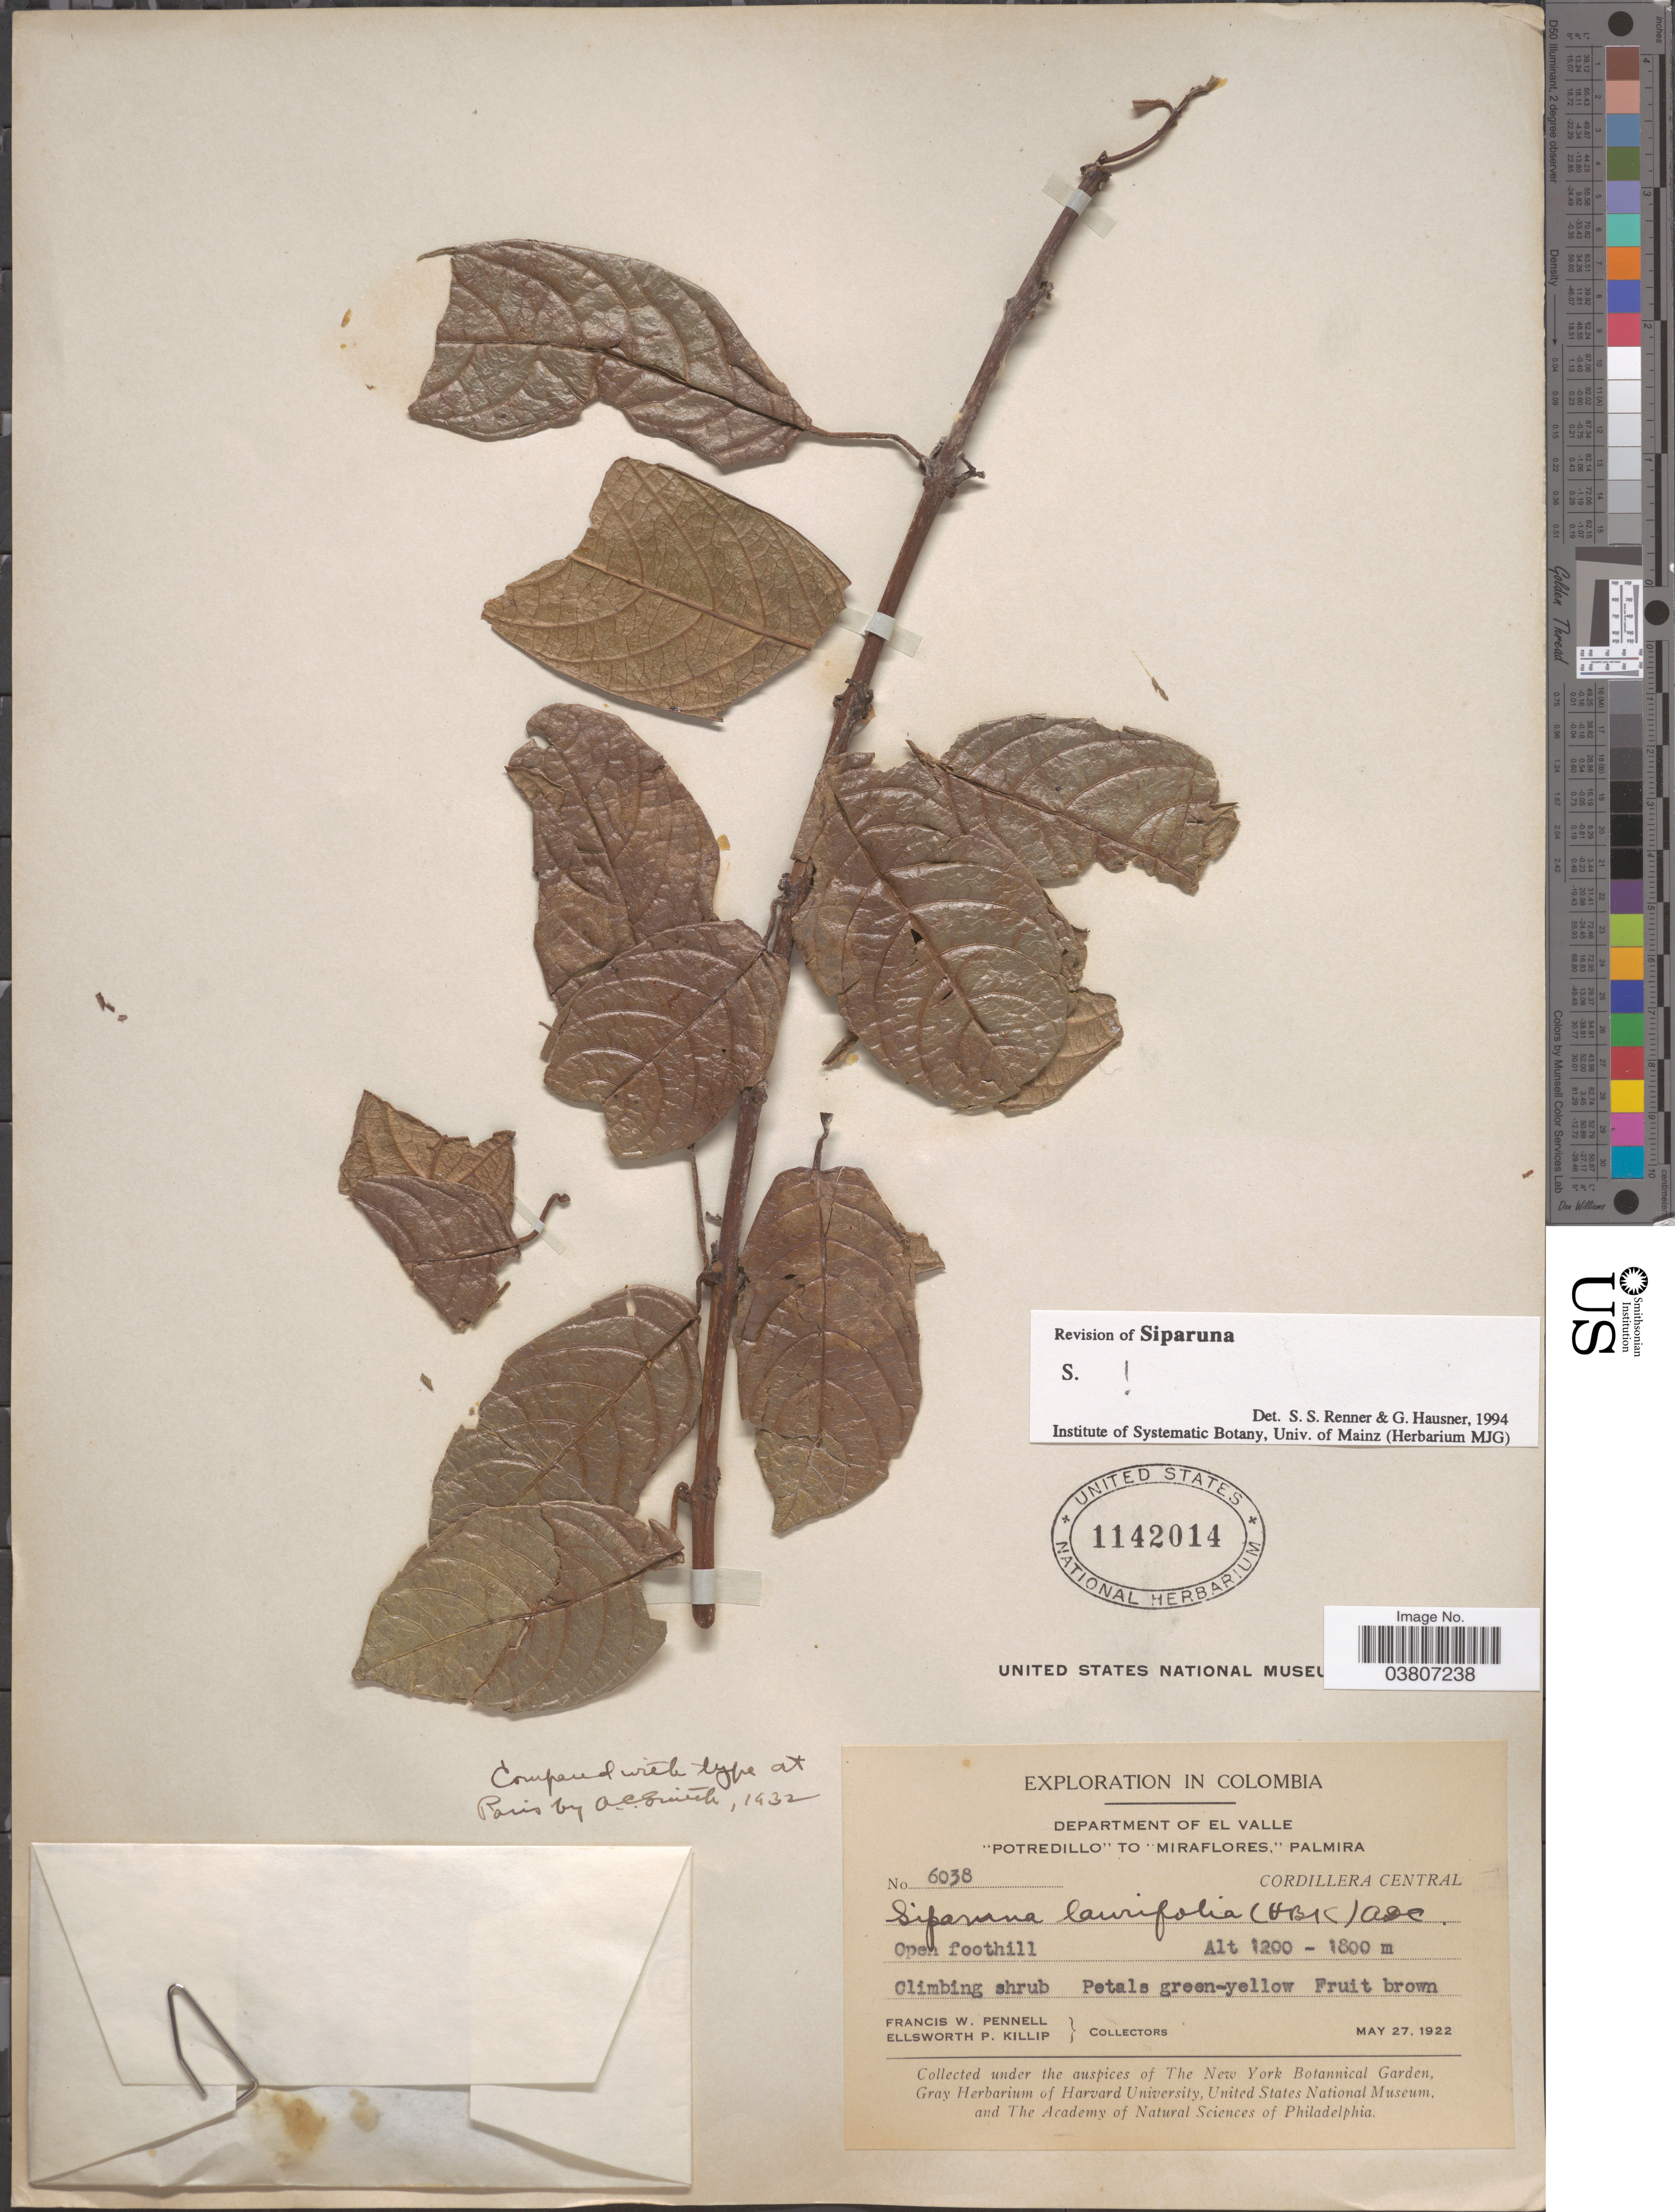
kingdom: Plantae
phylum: Tracheophyta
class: Magnoliopsida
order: Laurales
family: Siparunaceae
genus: Siparuna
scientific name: Siparuna laurifolia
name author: (Kunth) A. DC.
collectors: F. W. Pennell & E. P. Killip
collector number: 6038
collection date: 1922-05-27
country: Colombia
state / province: Valle del Cauca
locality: Department of El Valle. "Potredillo" to "Miraflores," Palmira. Cordillera Central. Open foothill.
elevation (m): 1200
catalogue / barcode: US 1142014